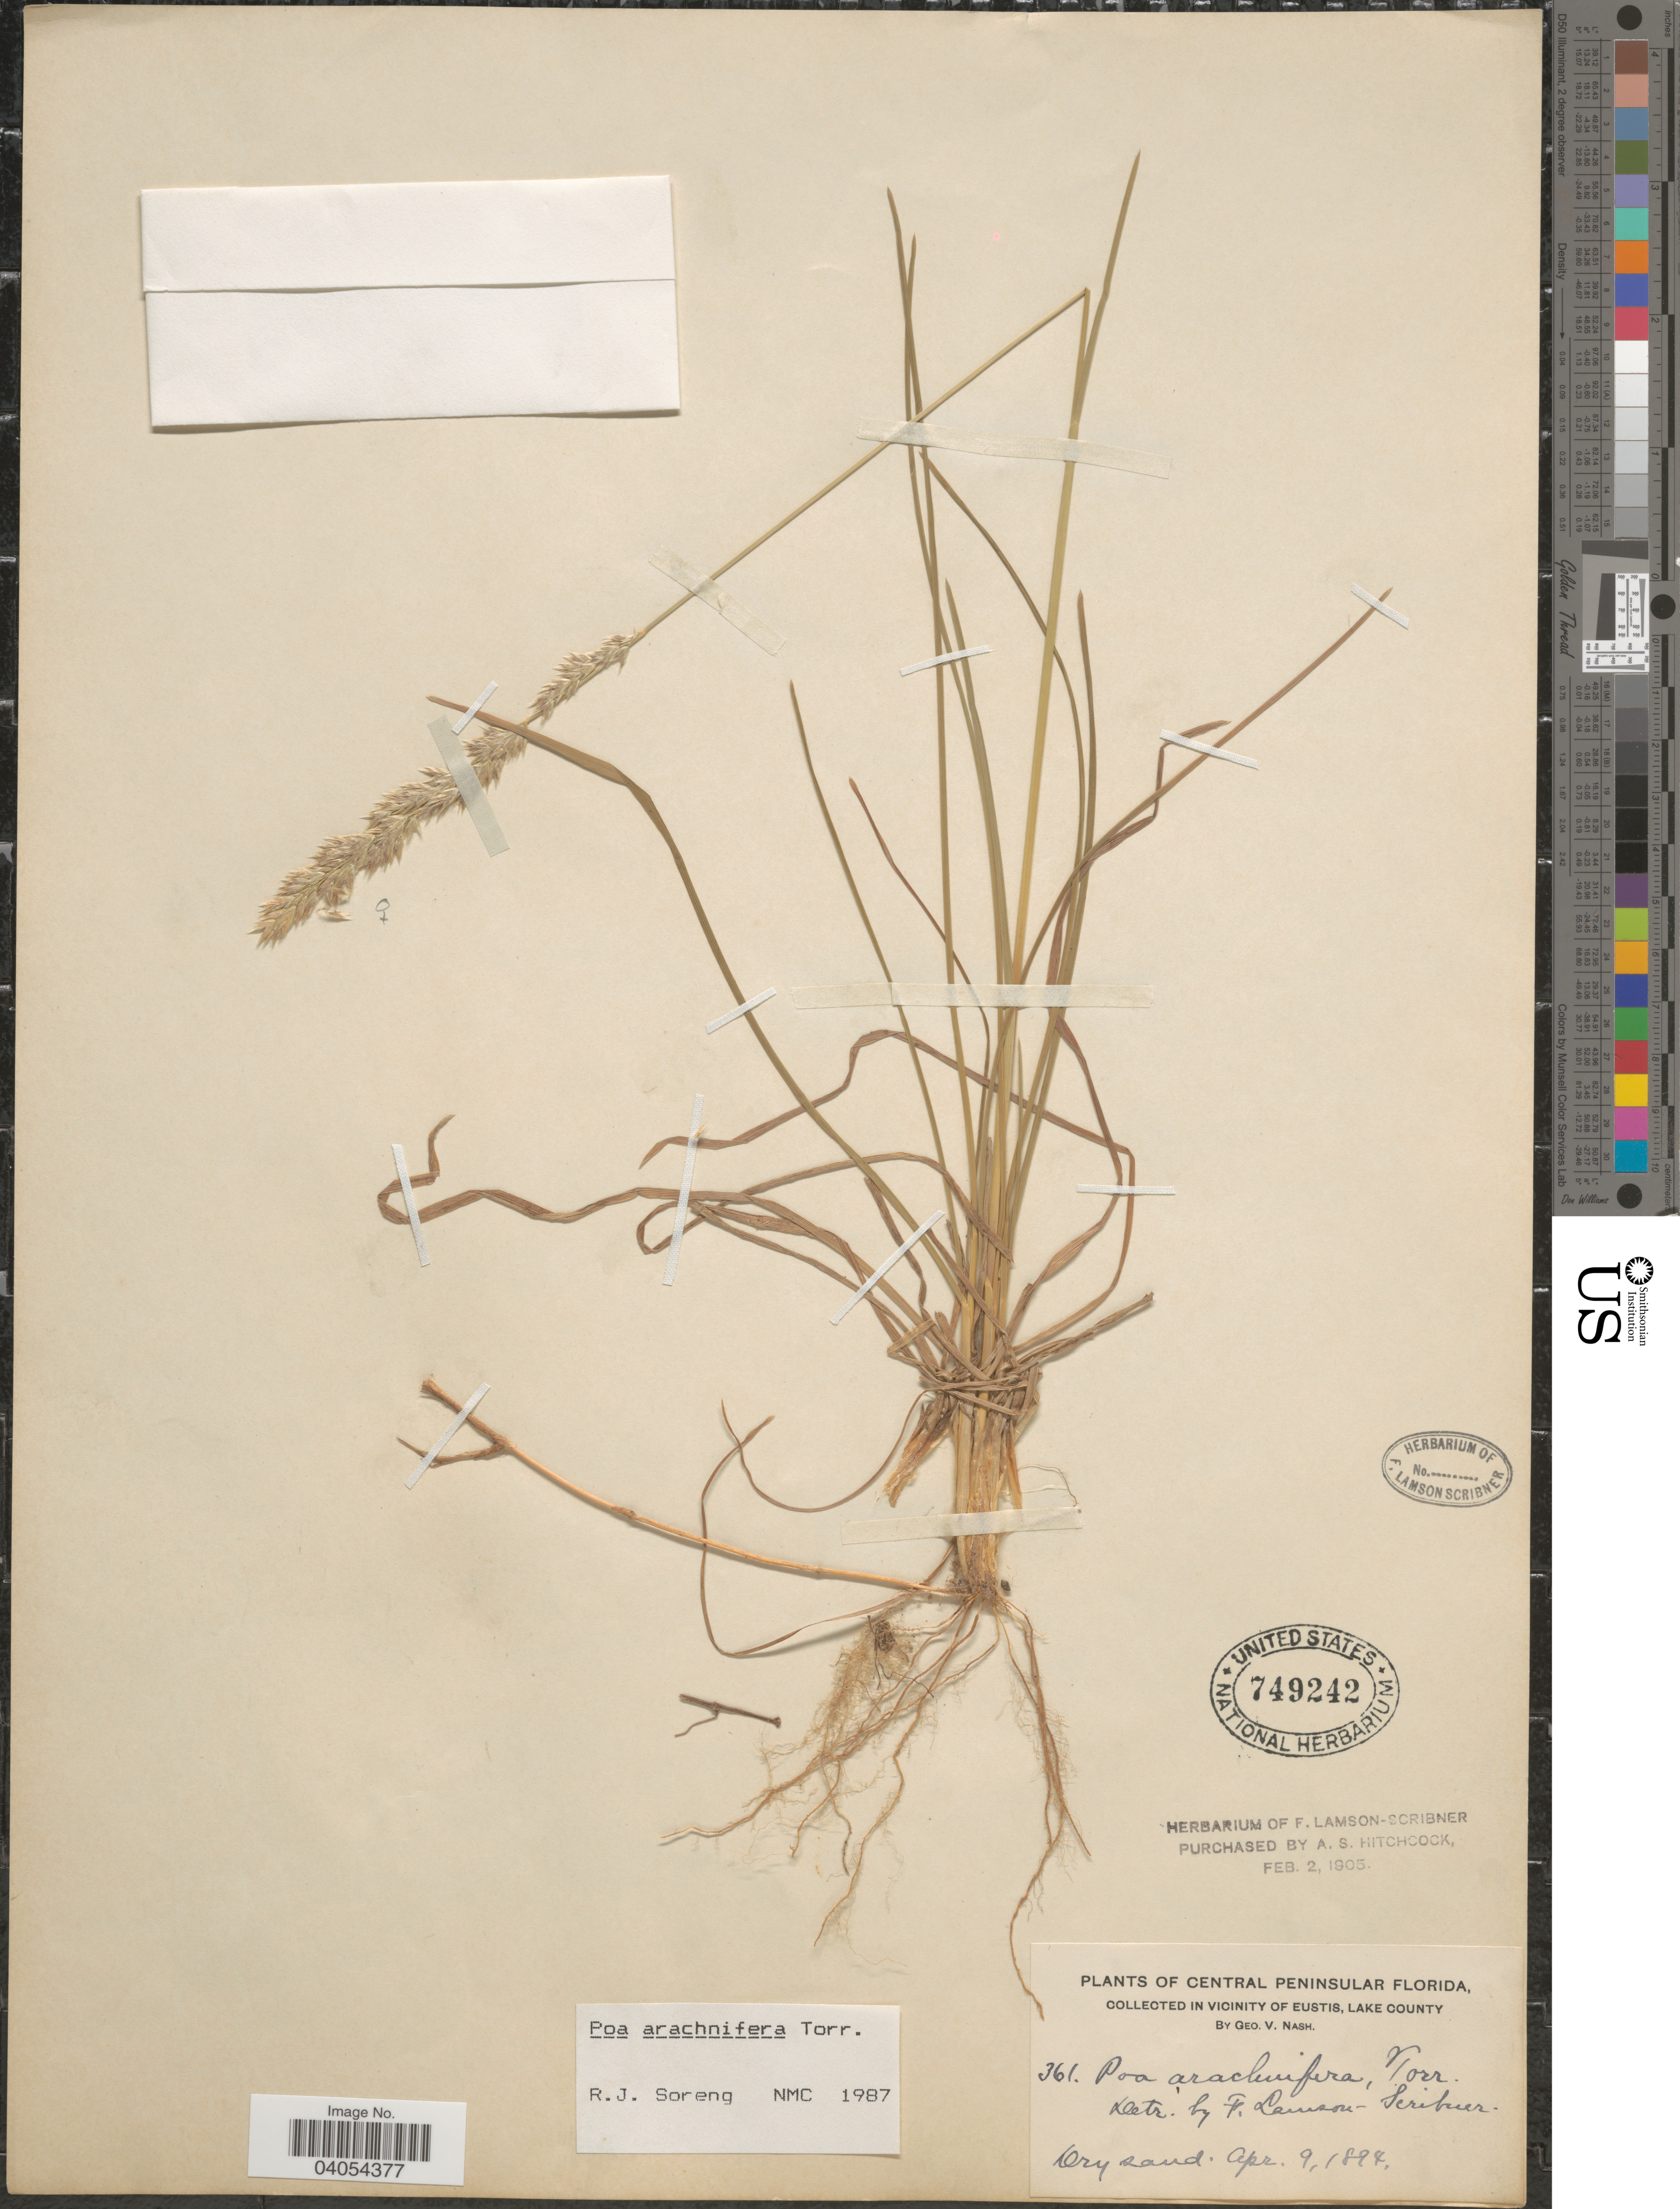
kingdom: Plantae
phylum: Tracheophyta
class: Liliopsida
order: Poales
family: Poaceae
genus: Poa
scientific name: Poa arachnifera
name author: Torr.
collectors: G. V. Nash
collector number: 361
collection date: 1894-04-09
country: United States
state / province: Florida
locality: Central Peninsular Florida. In vicinity of Eustis, Lake County.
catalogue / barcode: US 749242